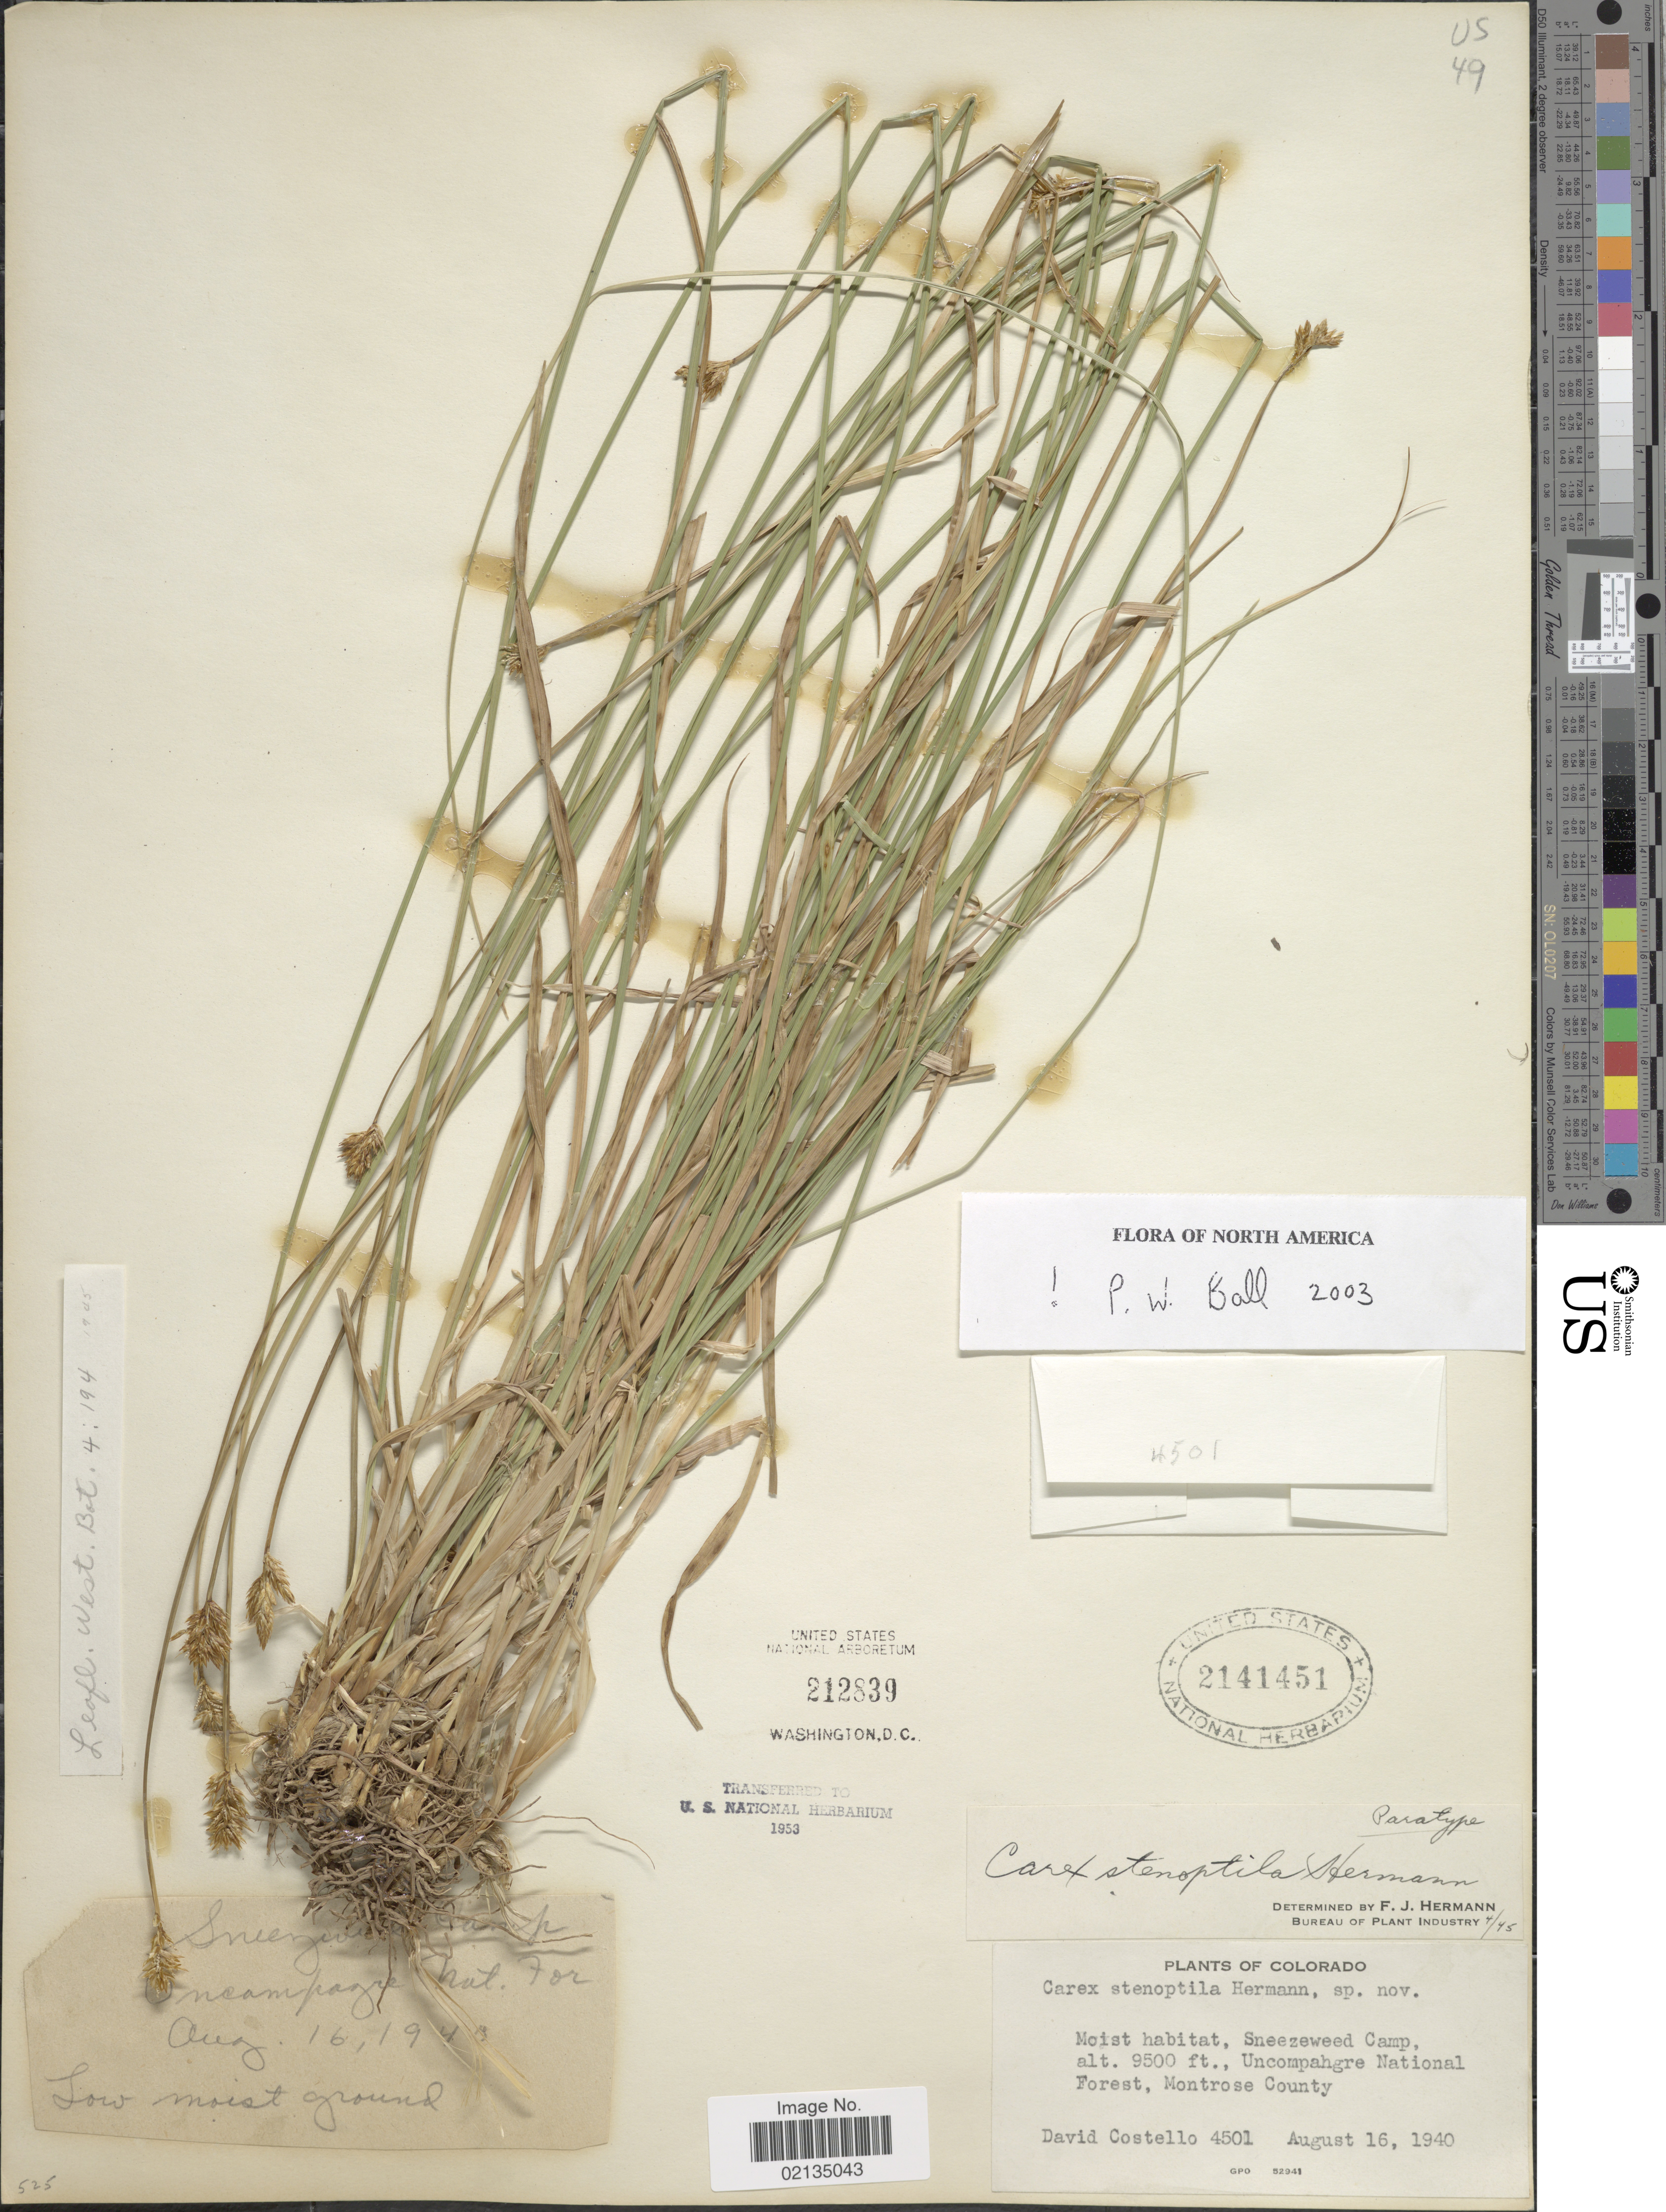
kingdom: Plantae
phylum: Tracheophyta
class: Liliopsida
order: Poales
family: Cyperaceae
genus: Carex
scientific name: Carex stenoptila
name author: F.J. Herm.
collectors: D. Costello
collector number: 4501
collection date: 1940-08-16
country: United States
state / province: Colorado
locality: Colorado, Sneezeweed Camp, Uncompahgre National Forest, Montrose County.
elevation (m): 2896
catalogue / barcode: US 2141451